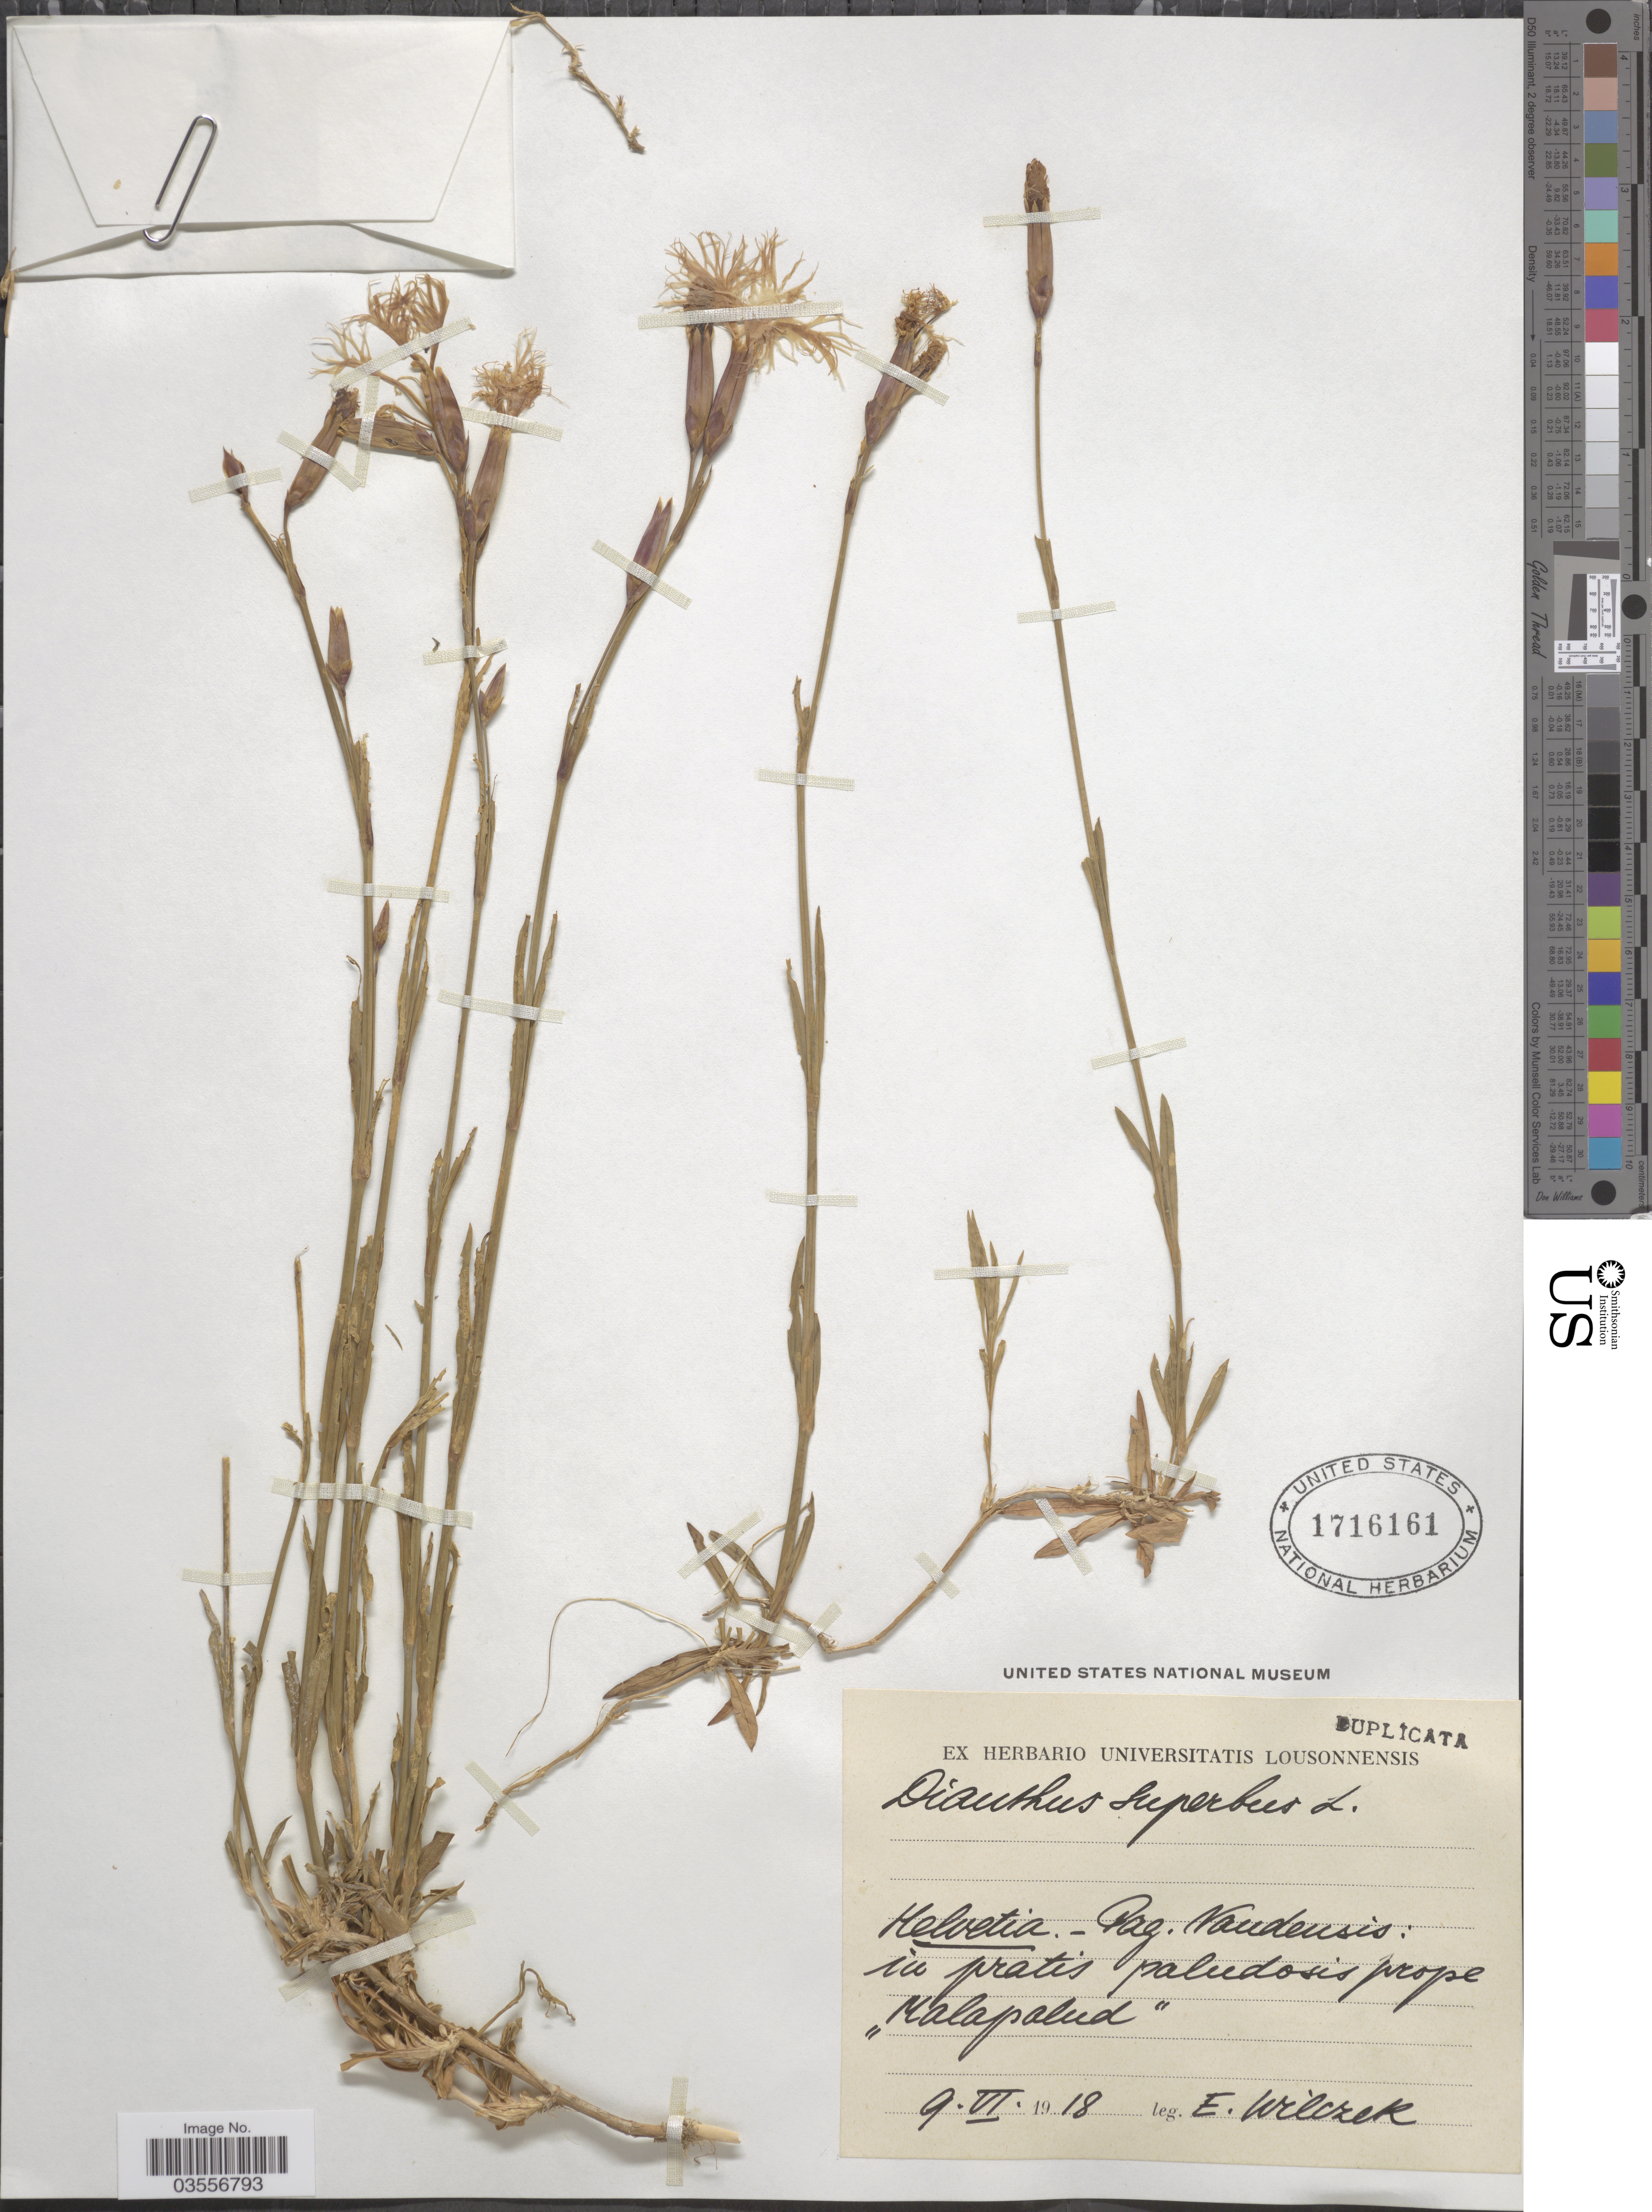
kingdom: Plantae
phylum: Tracheophyta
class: Magnoliopsida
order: Caryophyllales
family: Caryophyllaceae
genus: Dianthus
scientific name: Dianthus superbus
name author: L.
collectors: E. Wilczek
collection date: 1918-06-09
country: Switzerland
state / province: Vaud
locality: Helvetia. - Pag. Vaudensis: in pratis paludosis prope "Malapalud".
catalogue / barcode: US 1716161